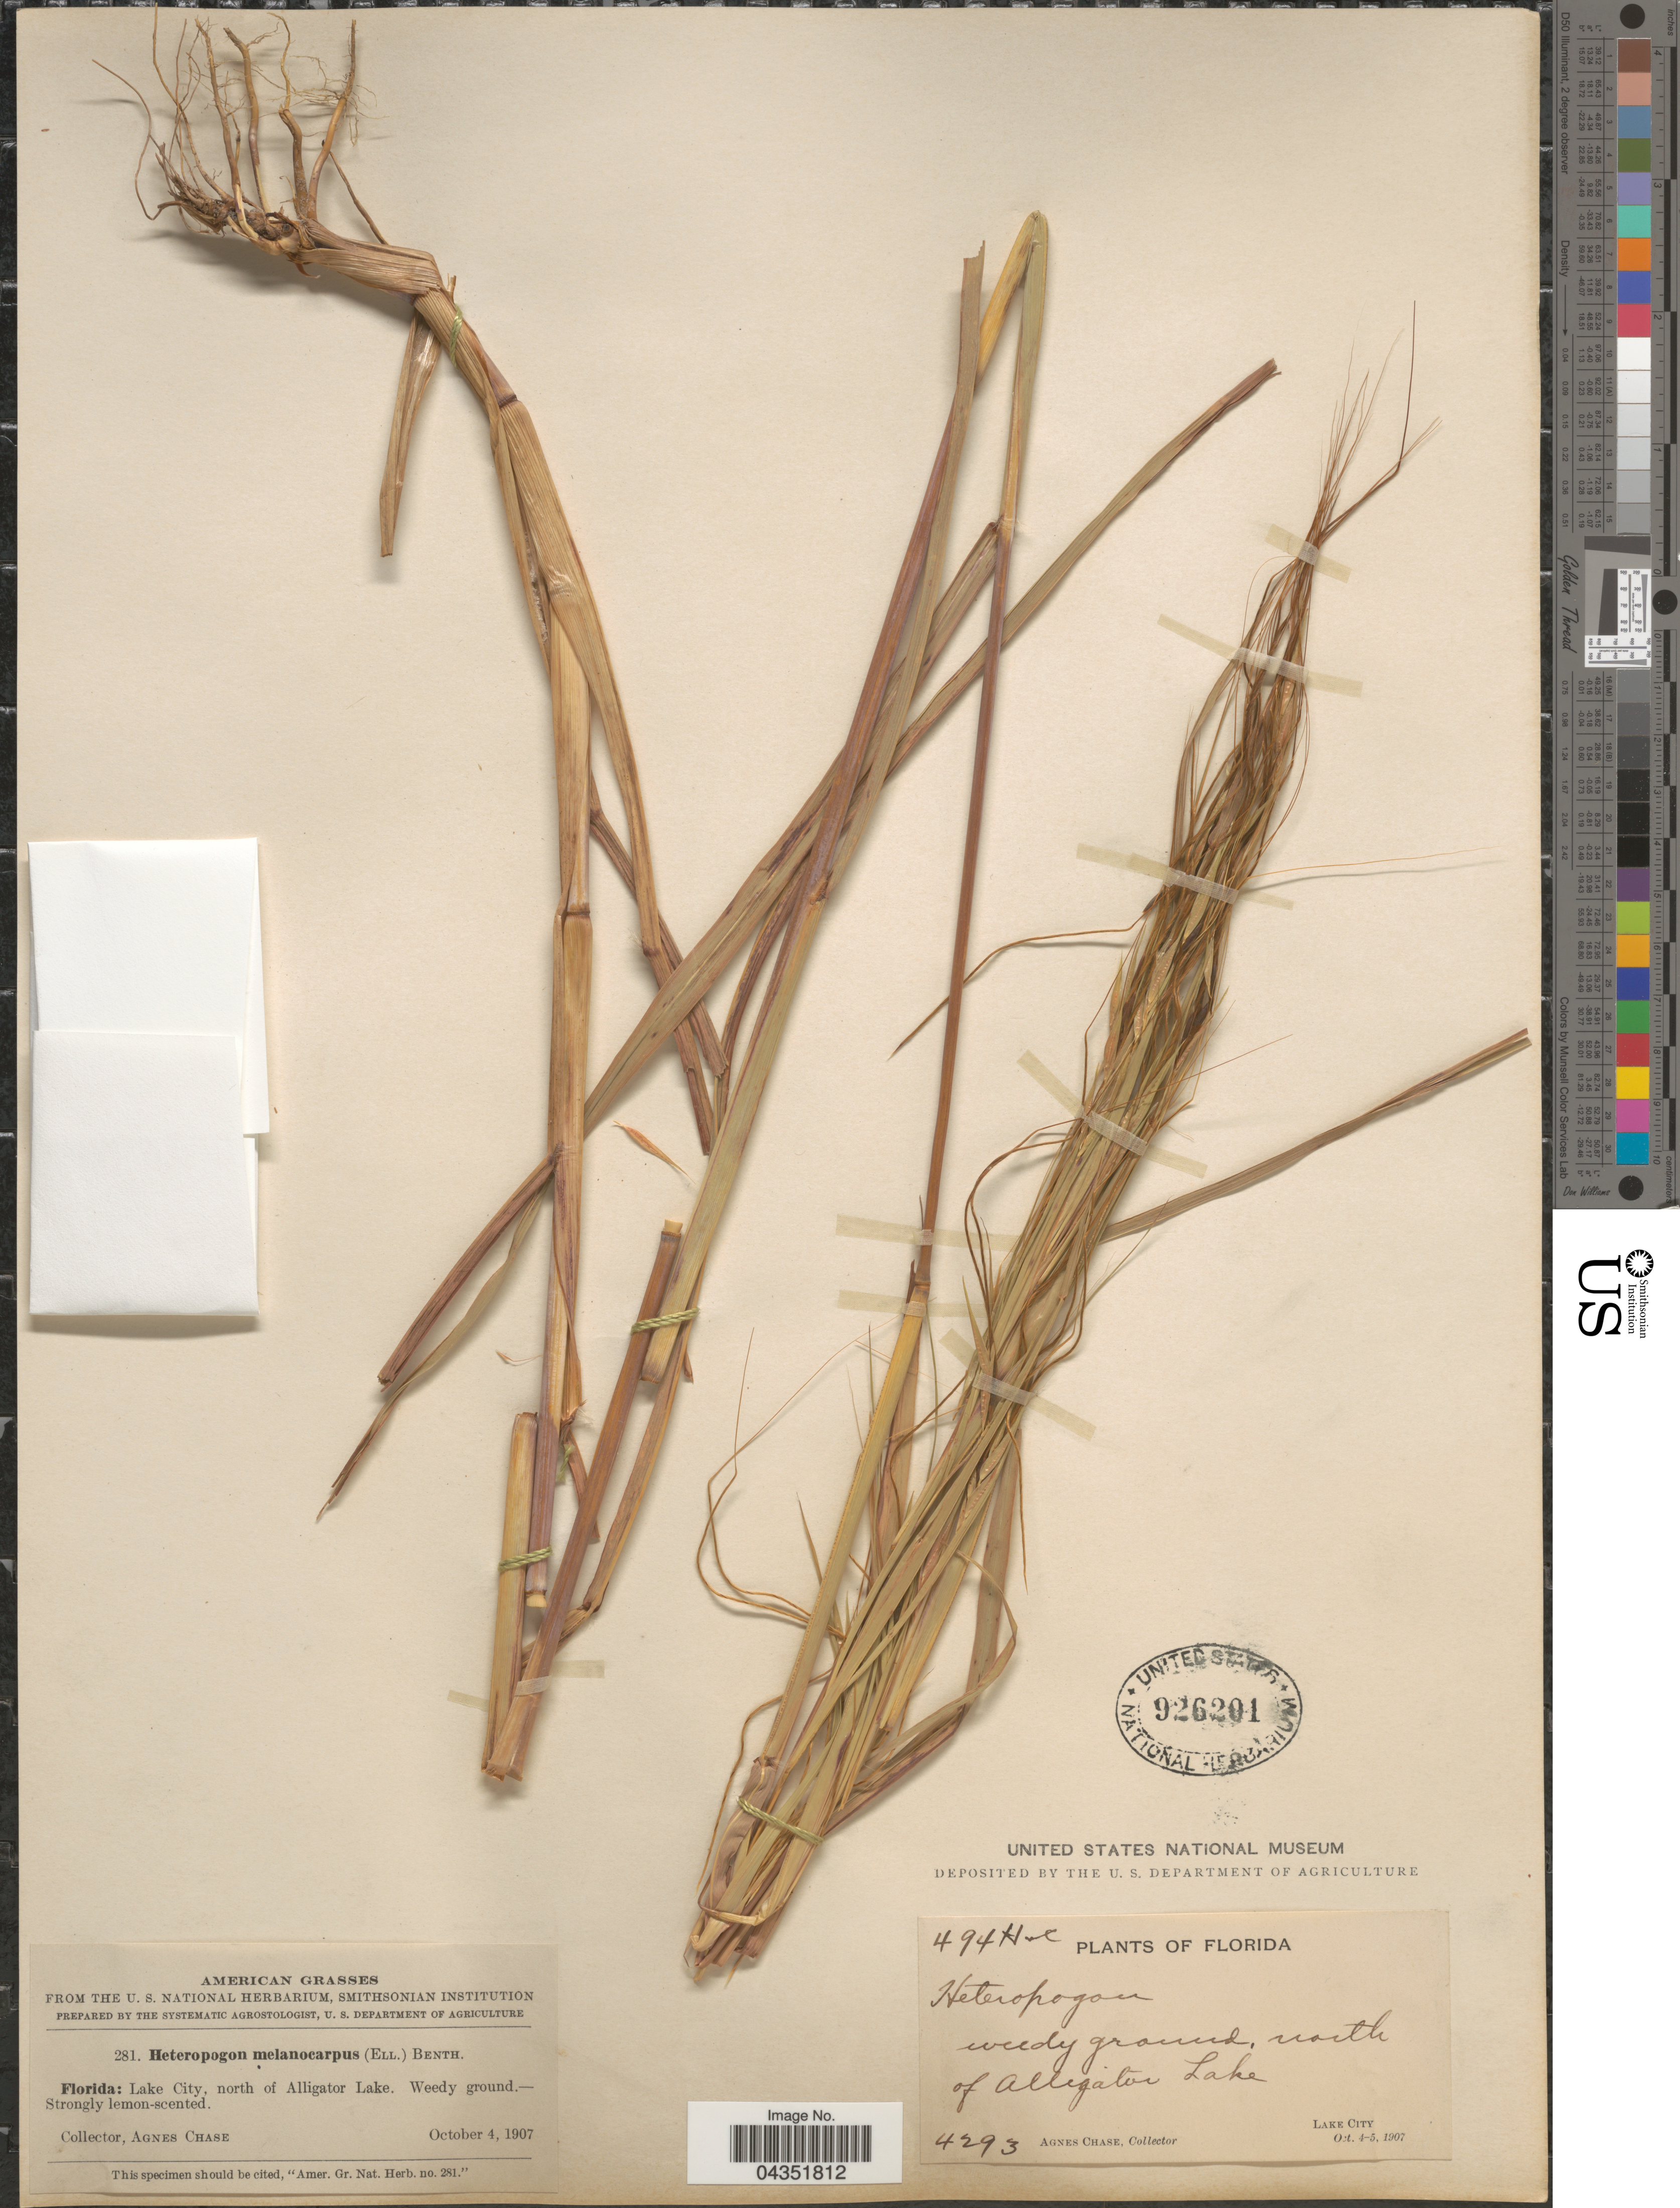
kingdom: Plantae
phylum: Tracheophyta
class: Liliopsida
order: Poales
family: Poaceae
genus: Heteropogon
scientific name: Heteropogon melanocarpus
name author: (Elliott) Benth.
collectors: A. Chase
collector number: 4293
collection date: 1907-10-04/1907-10-05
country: United States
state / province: Florida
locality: Lake City, north of Alligator Lake.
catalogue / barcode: US 926201